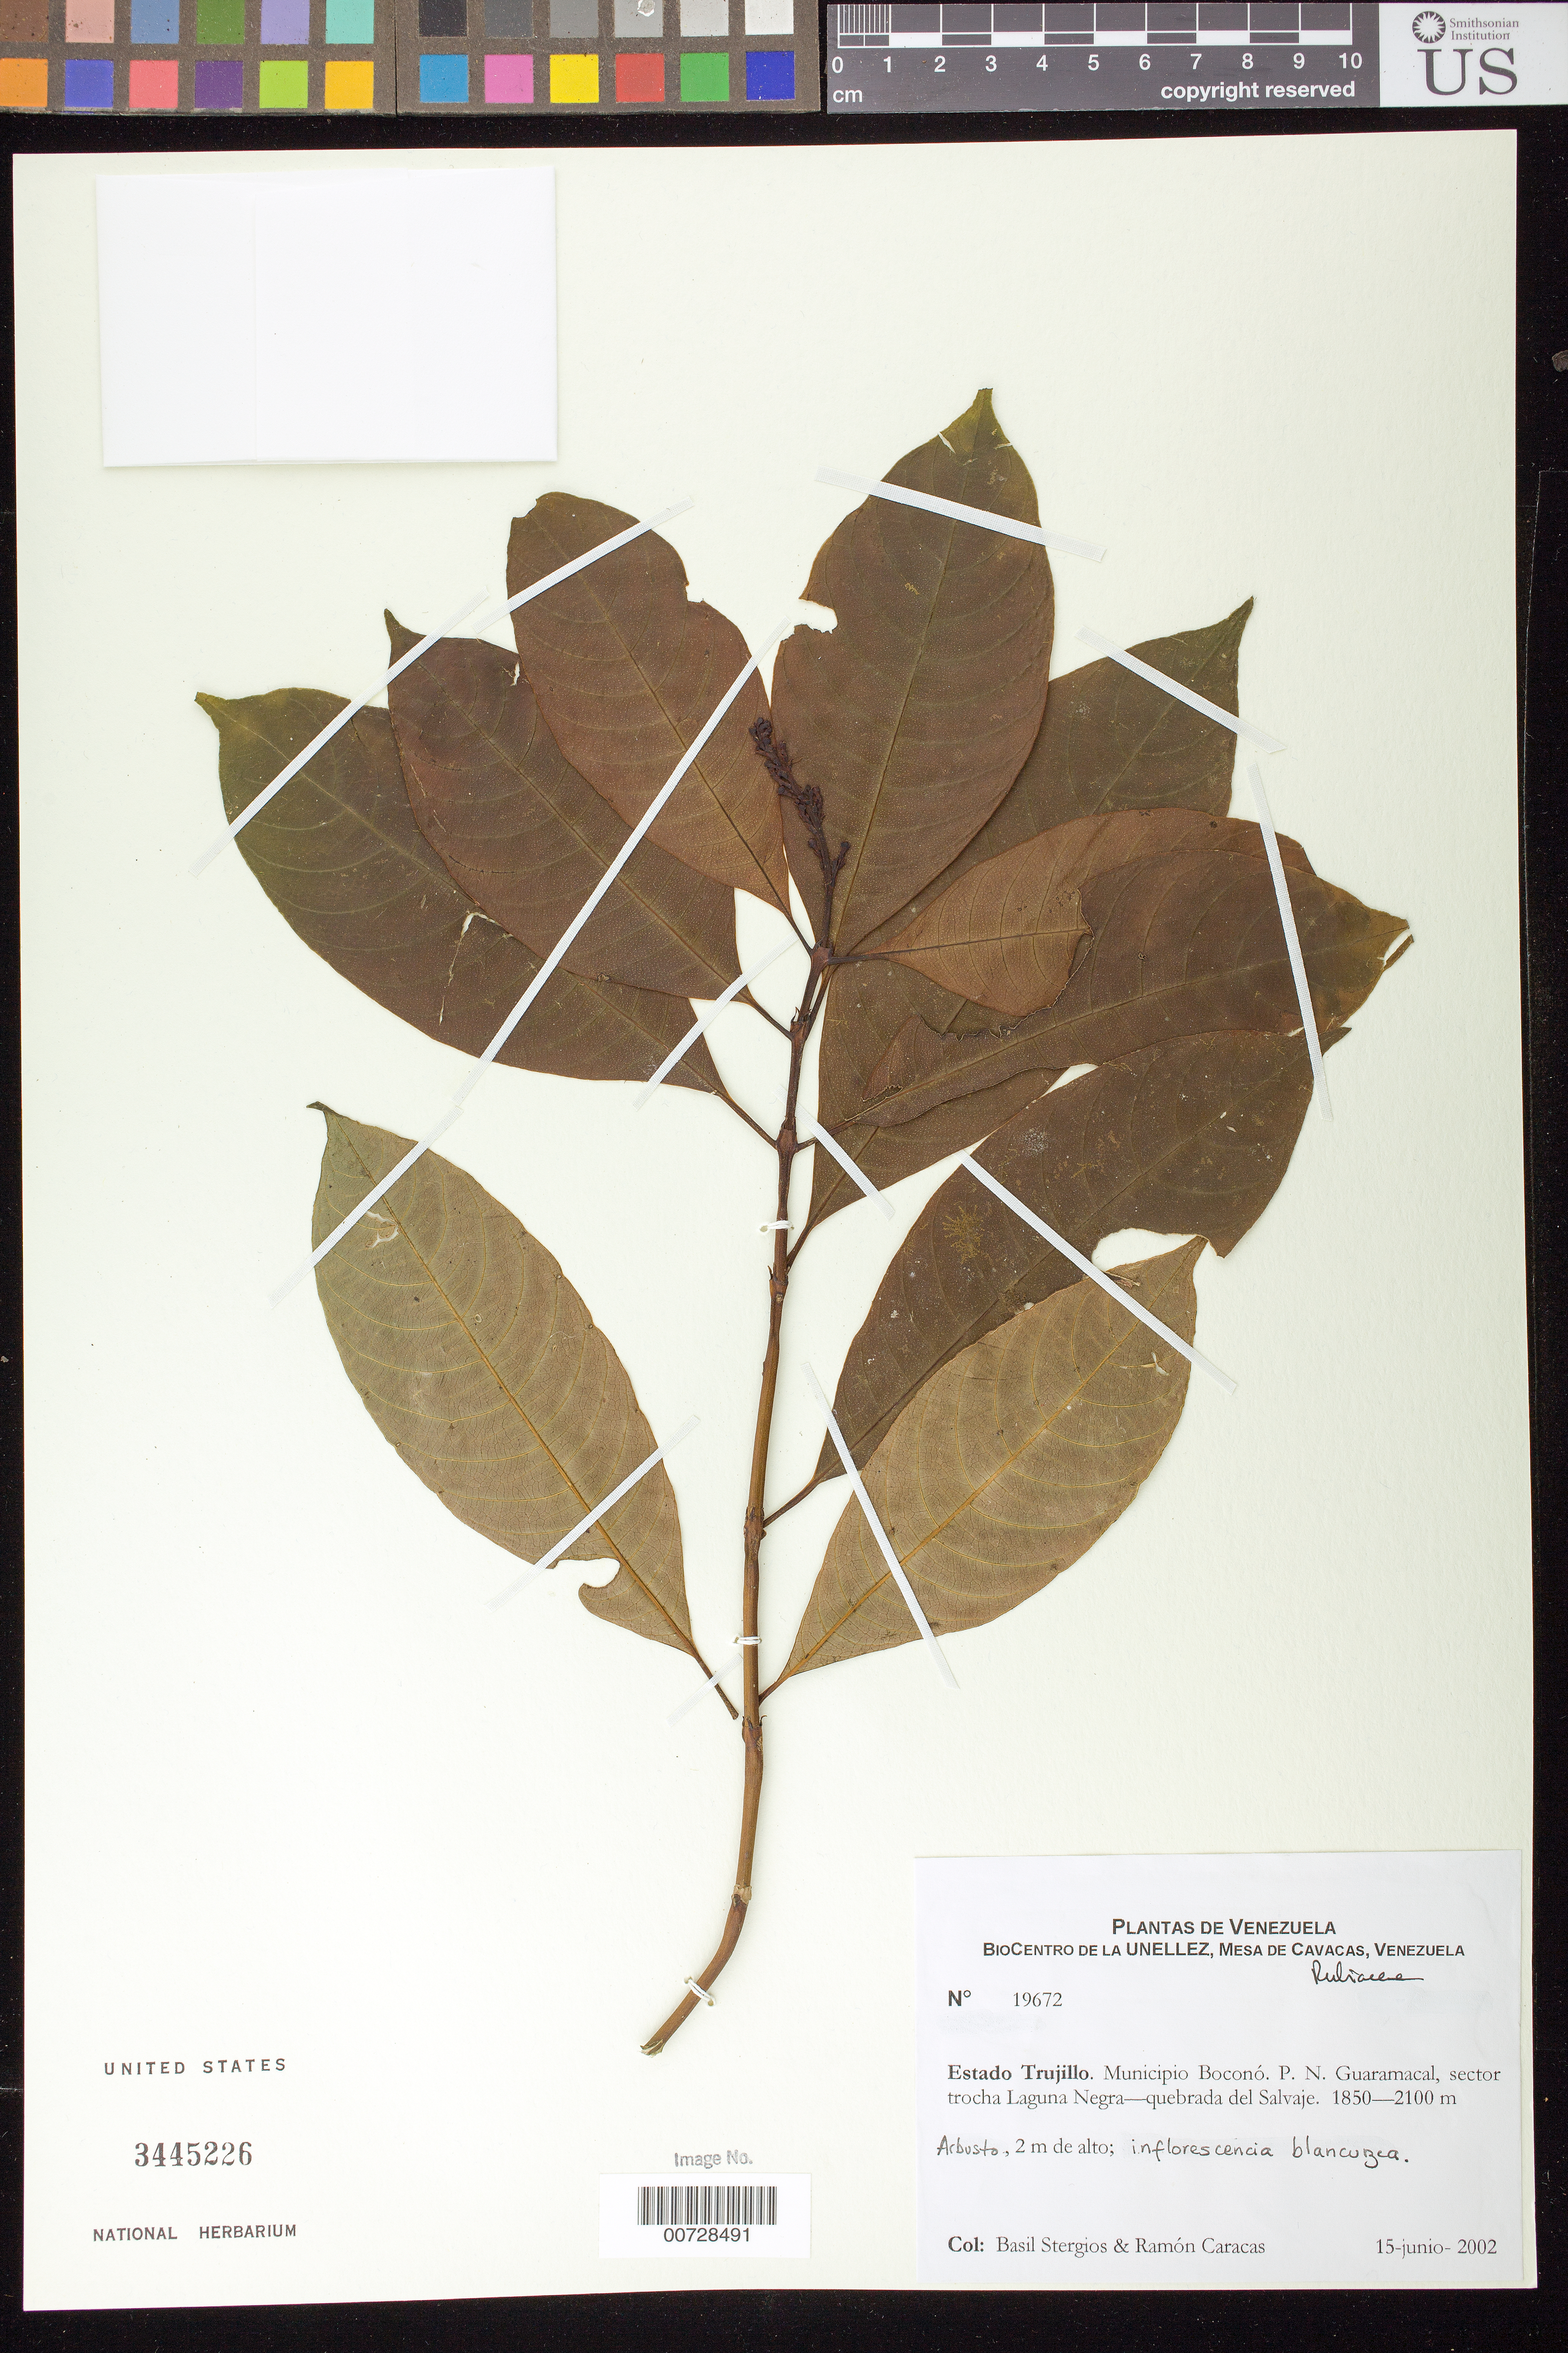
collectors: B. G. Stergios & R. Caracas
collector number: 19672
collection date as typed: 15 Jun 2002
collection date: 2002-06-15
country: Venezuela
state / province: Trujillo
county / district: Boconó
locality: Parque Nacional Guaramacal, sector trocha Laguna Negra - quebrada del Salvaje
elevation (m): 1850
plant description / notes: PORT, US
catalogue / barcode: US 3445226